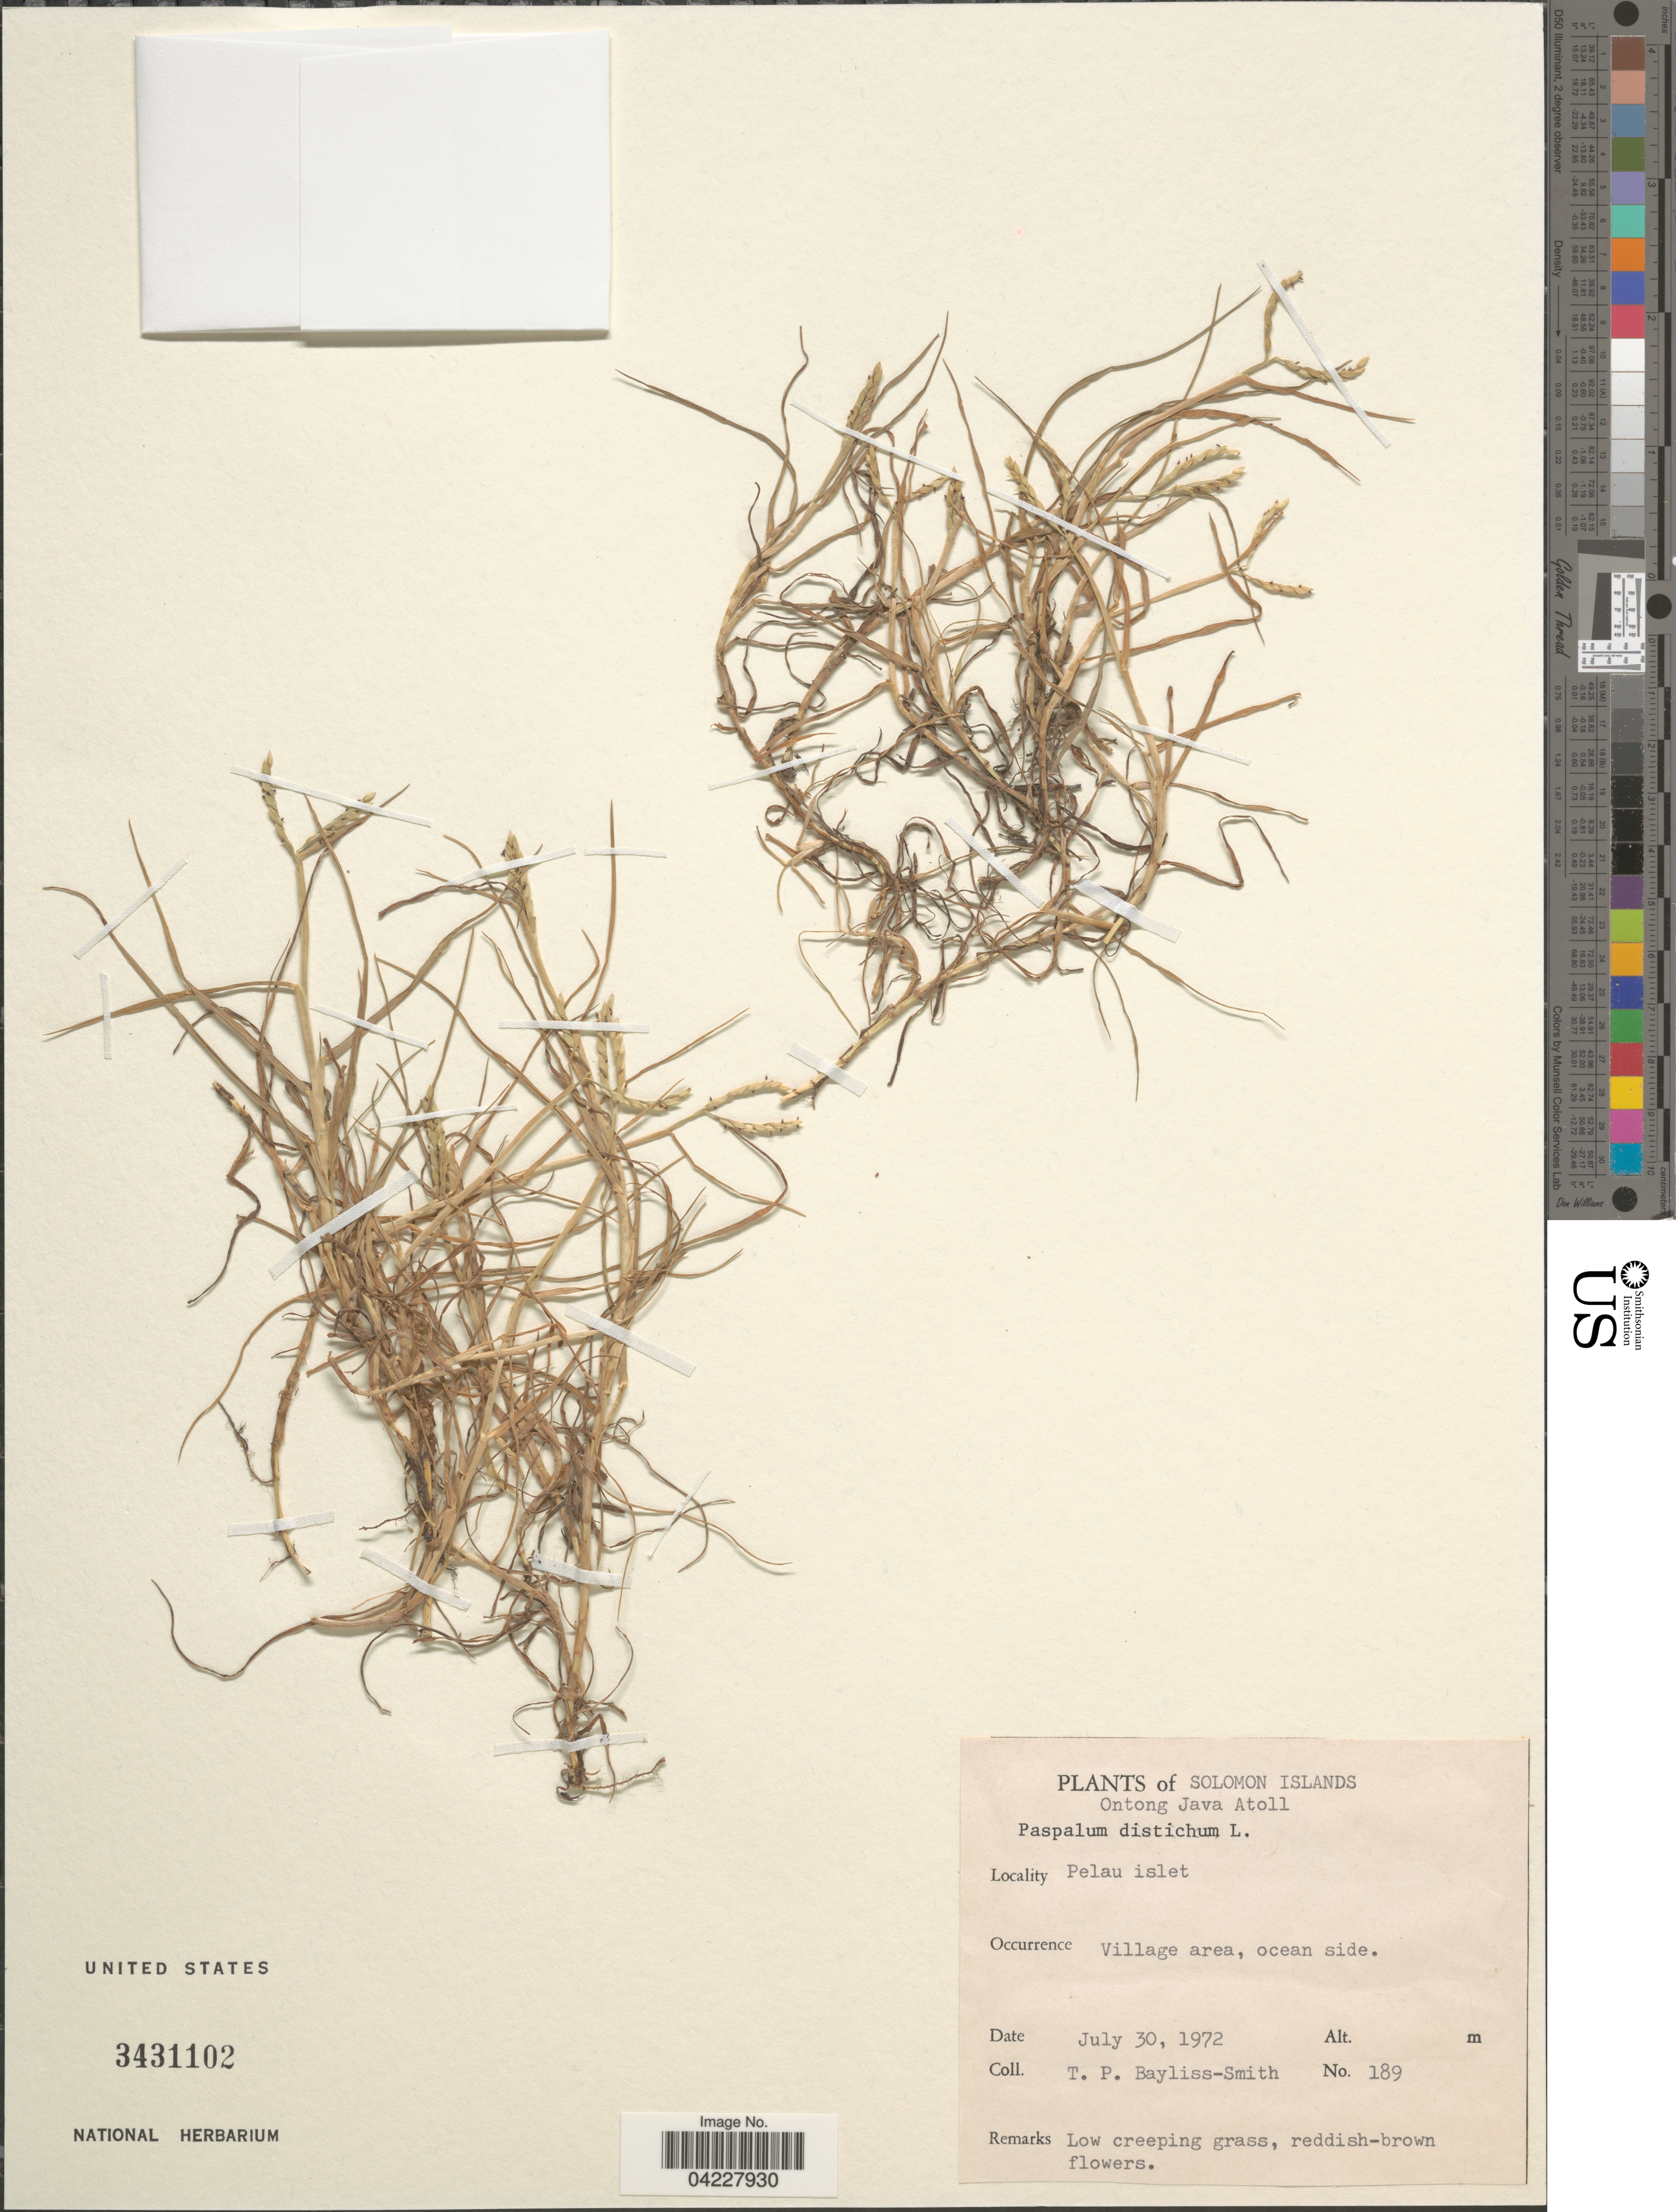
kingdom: Plantae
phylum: Tracheophyta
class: Liliopsida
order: Poales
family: Poaceae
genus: Paspalum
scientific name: Paspalum distichum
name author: L.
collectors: T. P. Bayliss-Smith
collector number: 189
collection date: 1972-07-30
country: Solomon Islands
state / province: Solomon Island Outliers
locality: Ontong Java Atoll. Pelau islet. Village area, ocean side.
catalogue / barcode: US 3431102